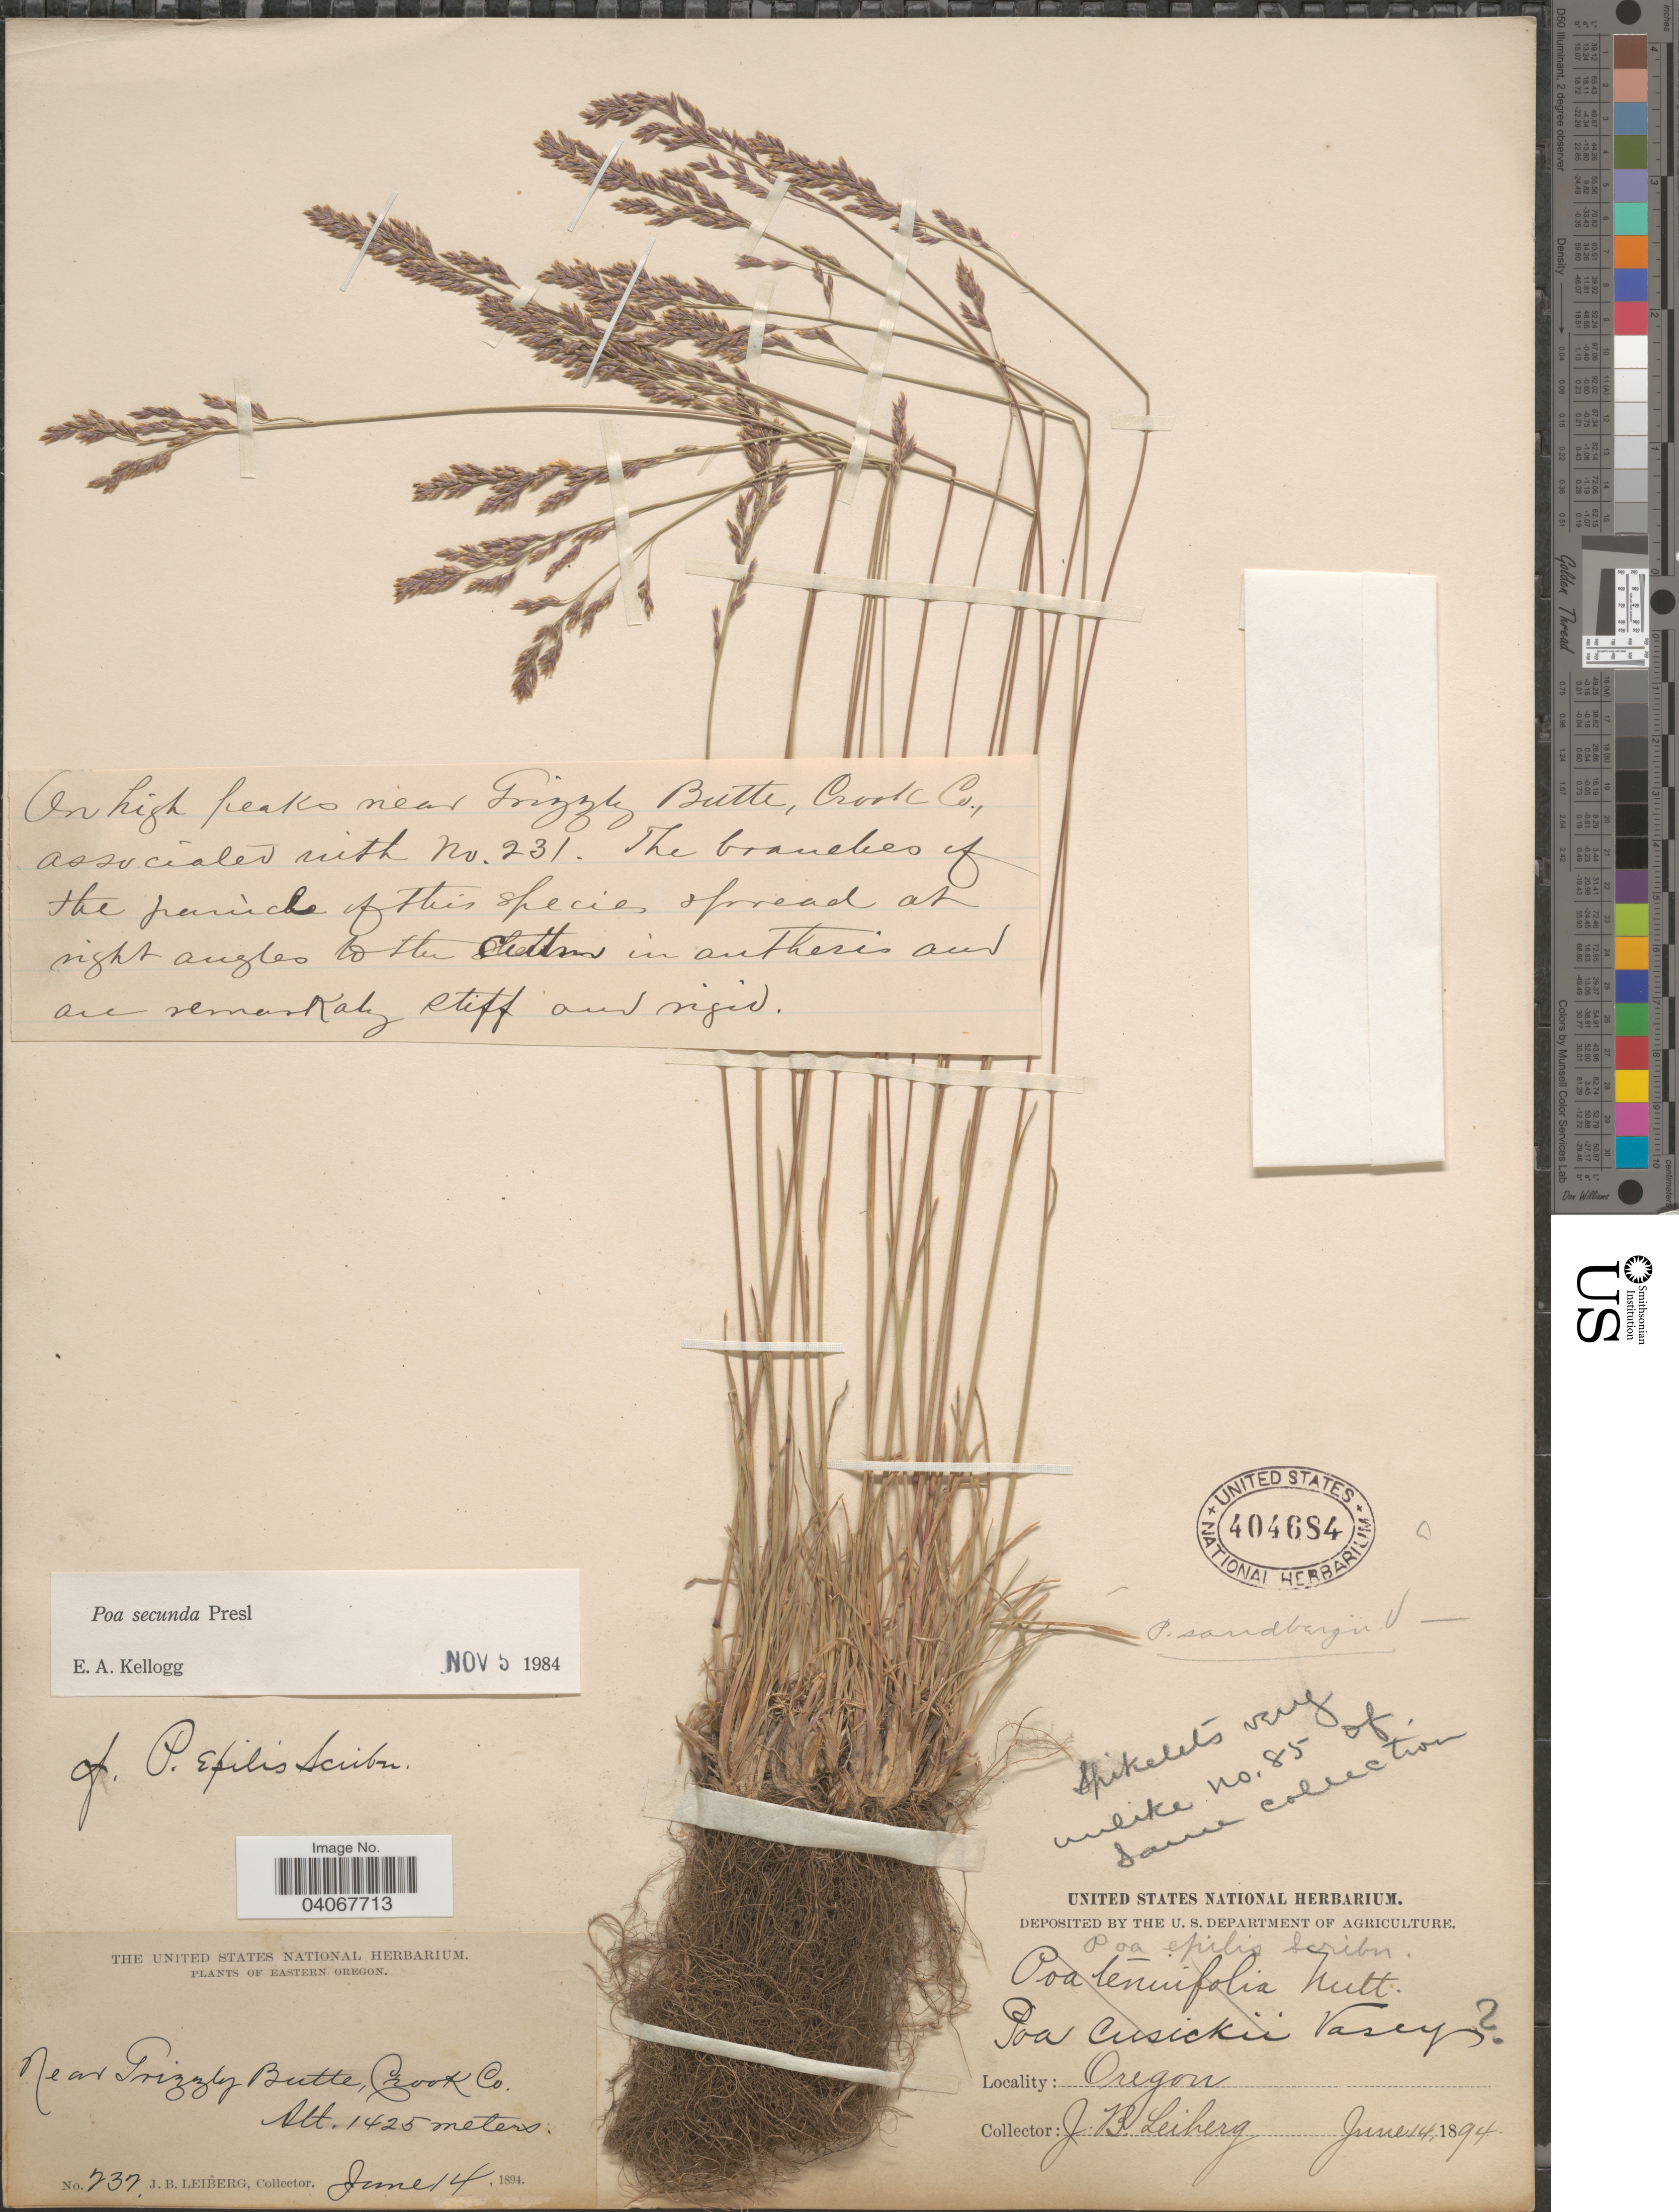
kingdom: Plantae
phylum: Tracheophyta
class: Liliopsida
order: Poales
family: Poaceae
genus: Poa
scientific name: Poa secunda subsp. secunda var. secunda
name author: J. Presl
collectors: J. B. Leiberg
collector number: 237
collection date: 1894-06-14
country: United States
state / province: Oregon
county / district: Crook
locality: Eastern Oregon. On high peaks near Grizzly Butte, Crook Co.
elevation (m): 1425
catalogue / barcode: US 404684